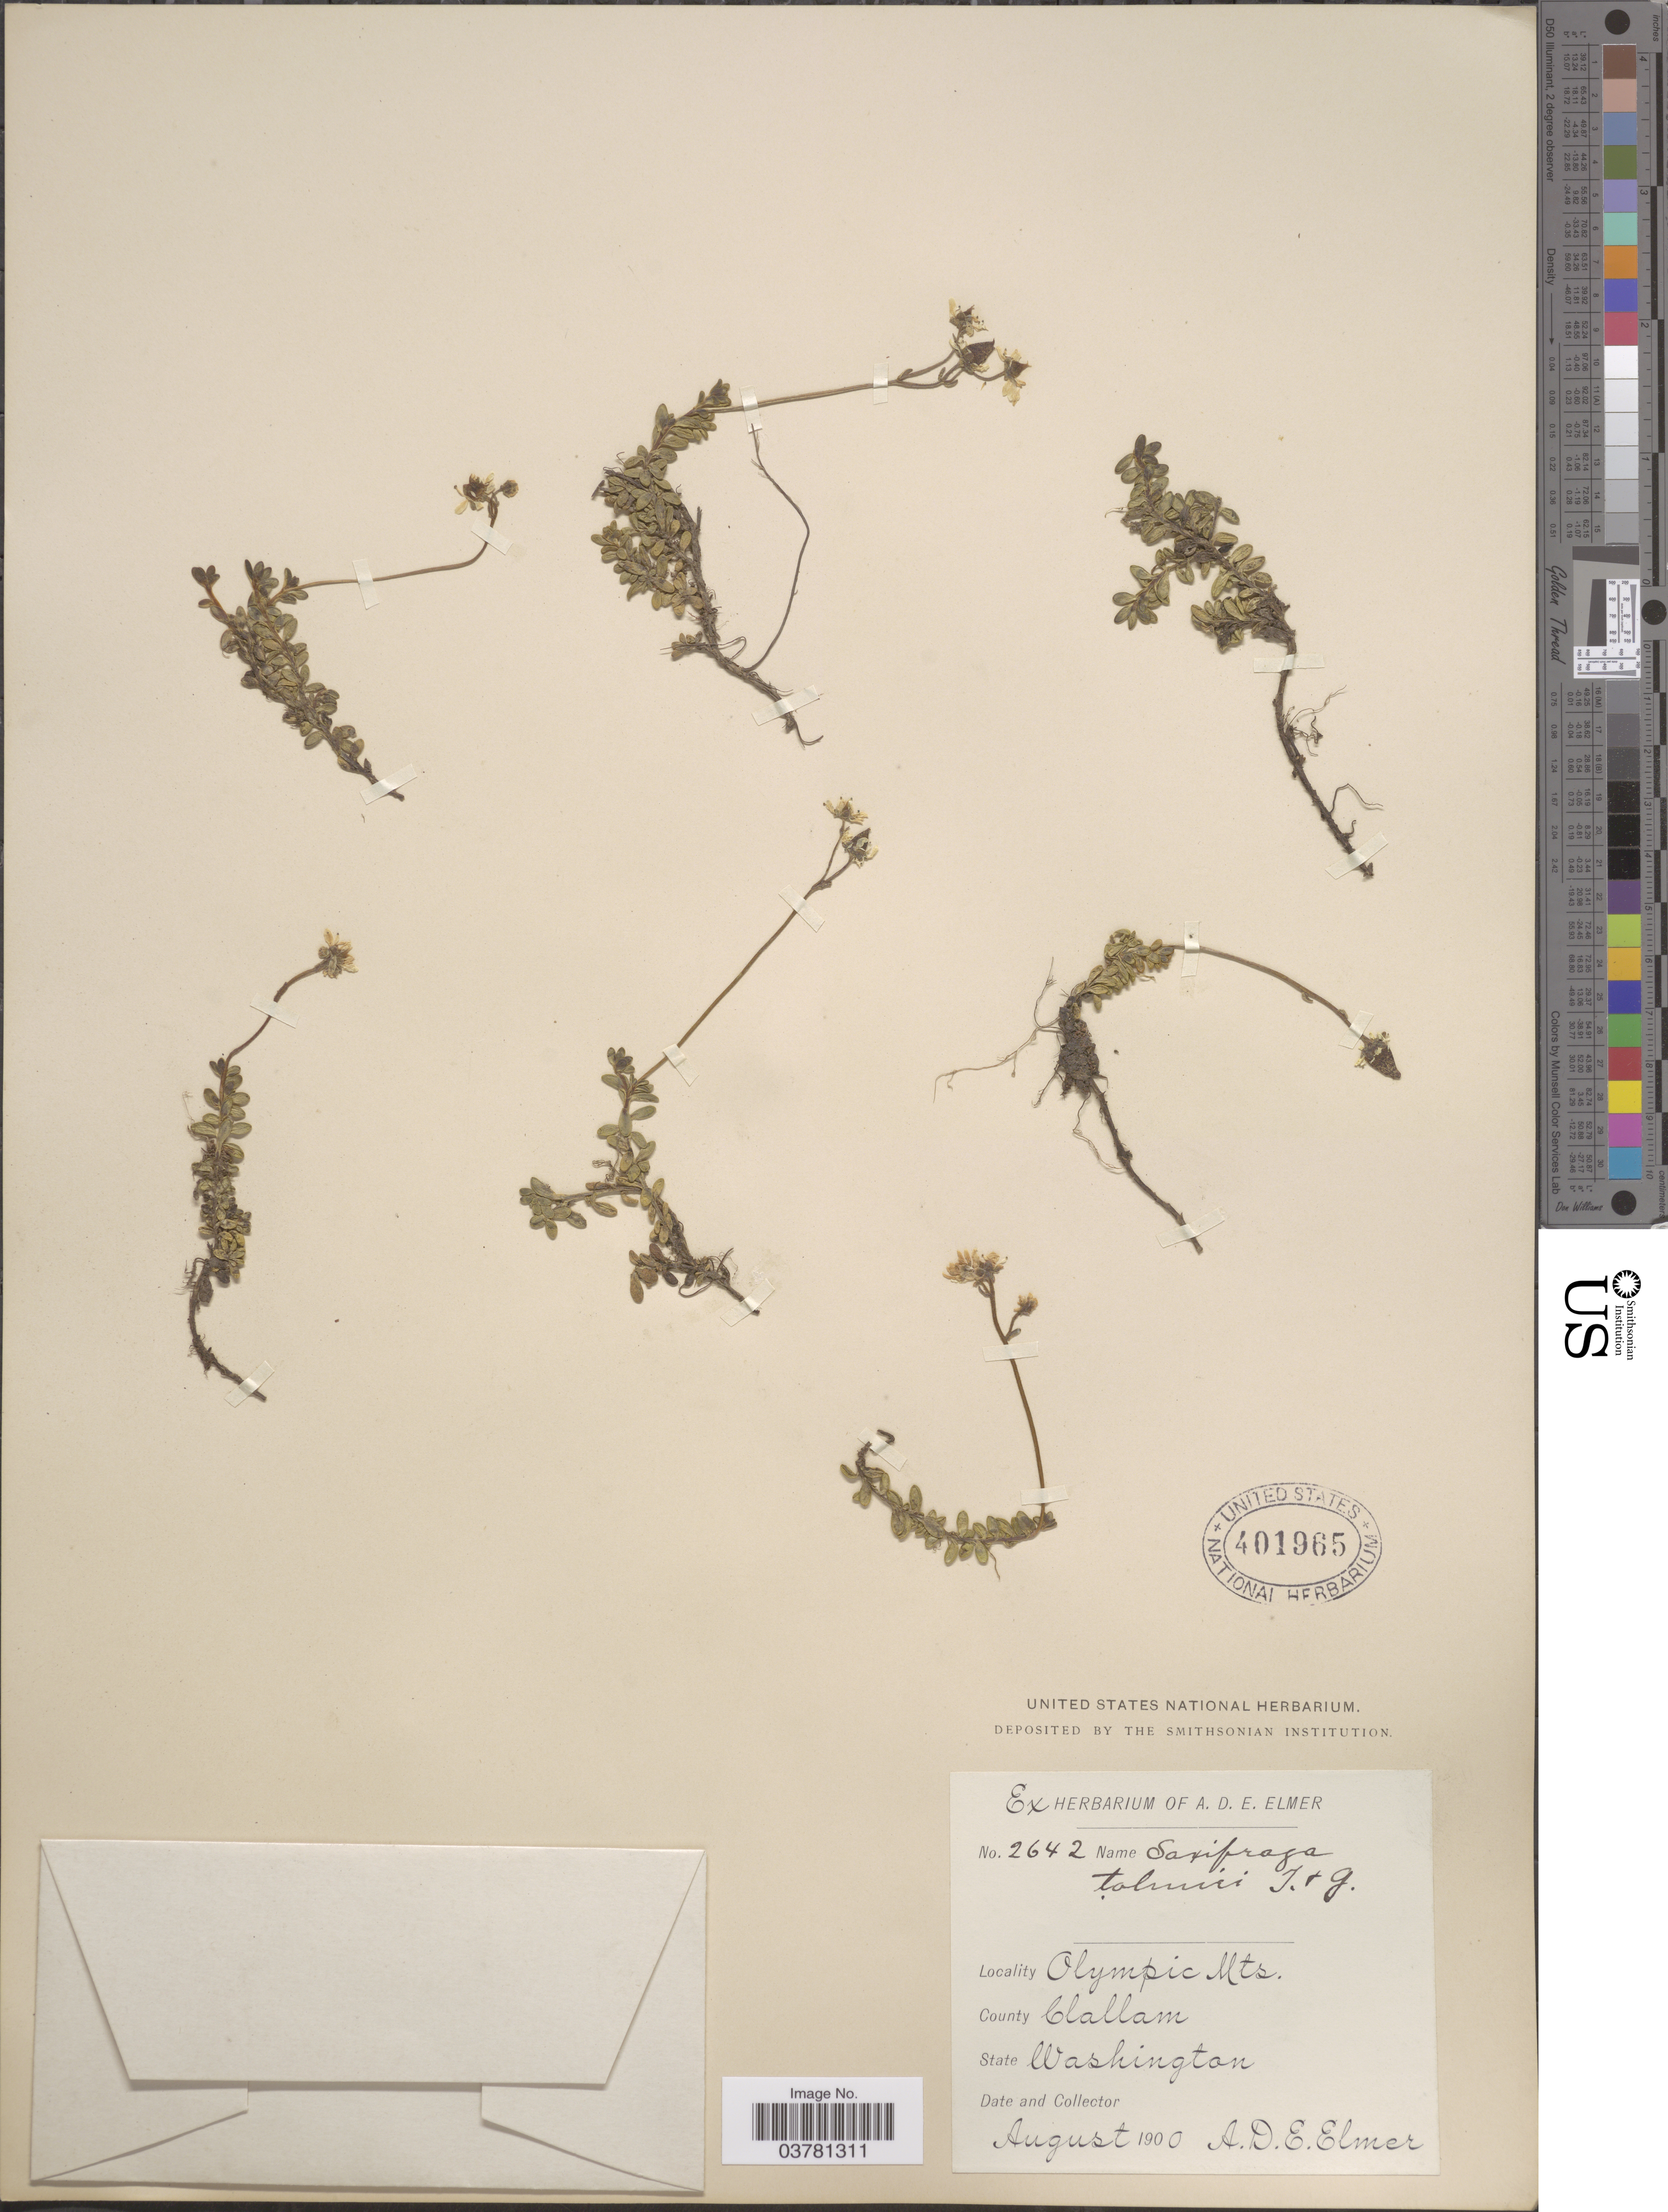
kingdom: Plantae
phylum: Tracheophyta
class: Magnoliopsida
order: Saxifragales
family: Saxifragaceae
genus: Micranthes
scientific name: Micranthes tolmiei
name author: (Torr. & A. Gray) Brouillet & Gornall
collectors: A. D. E. Elmer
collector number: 2642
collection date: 1900-08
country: United States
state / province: Washington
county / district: Clallam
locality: Olympic Mts. County Clallam.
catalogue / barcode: US 401965